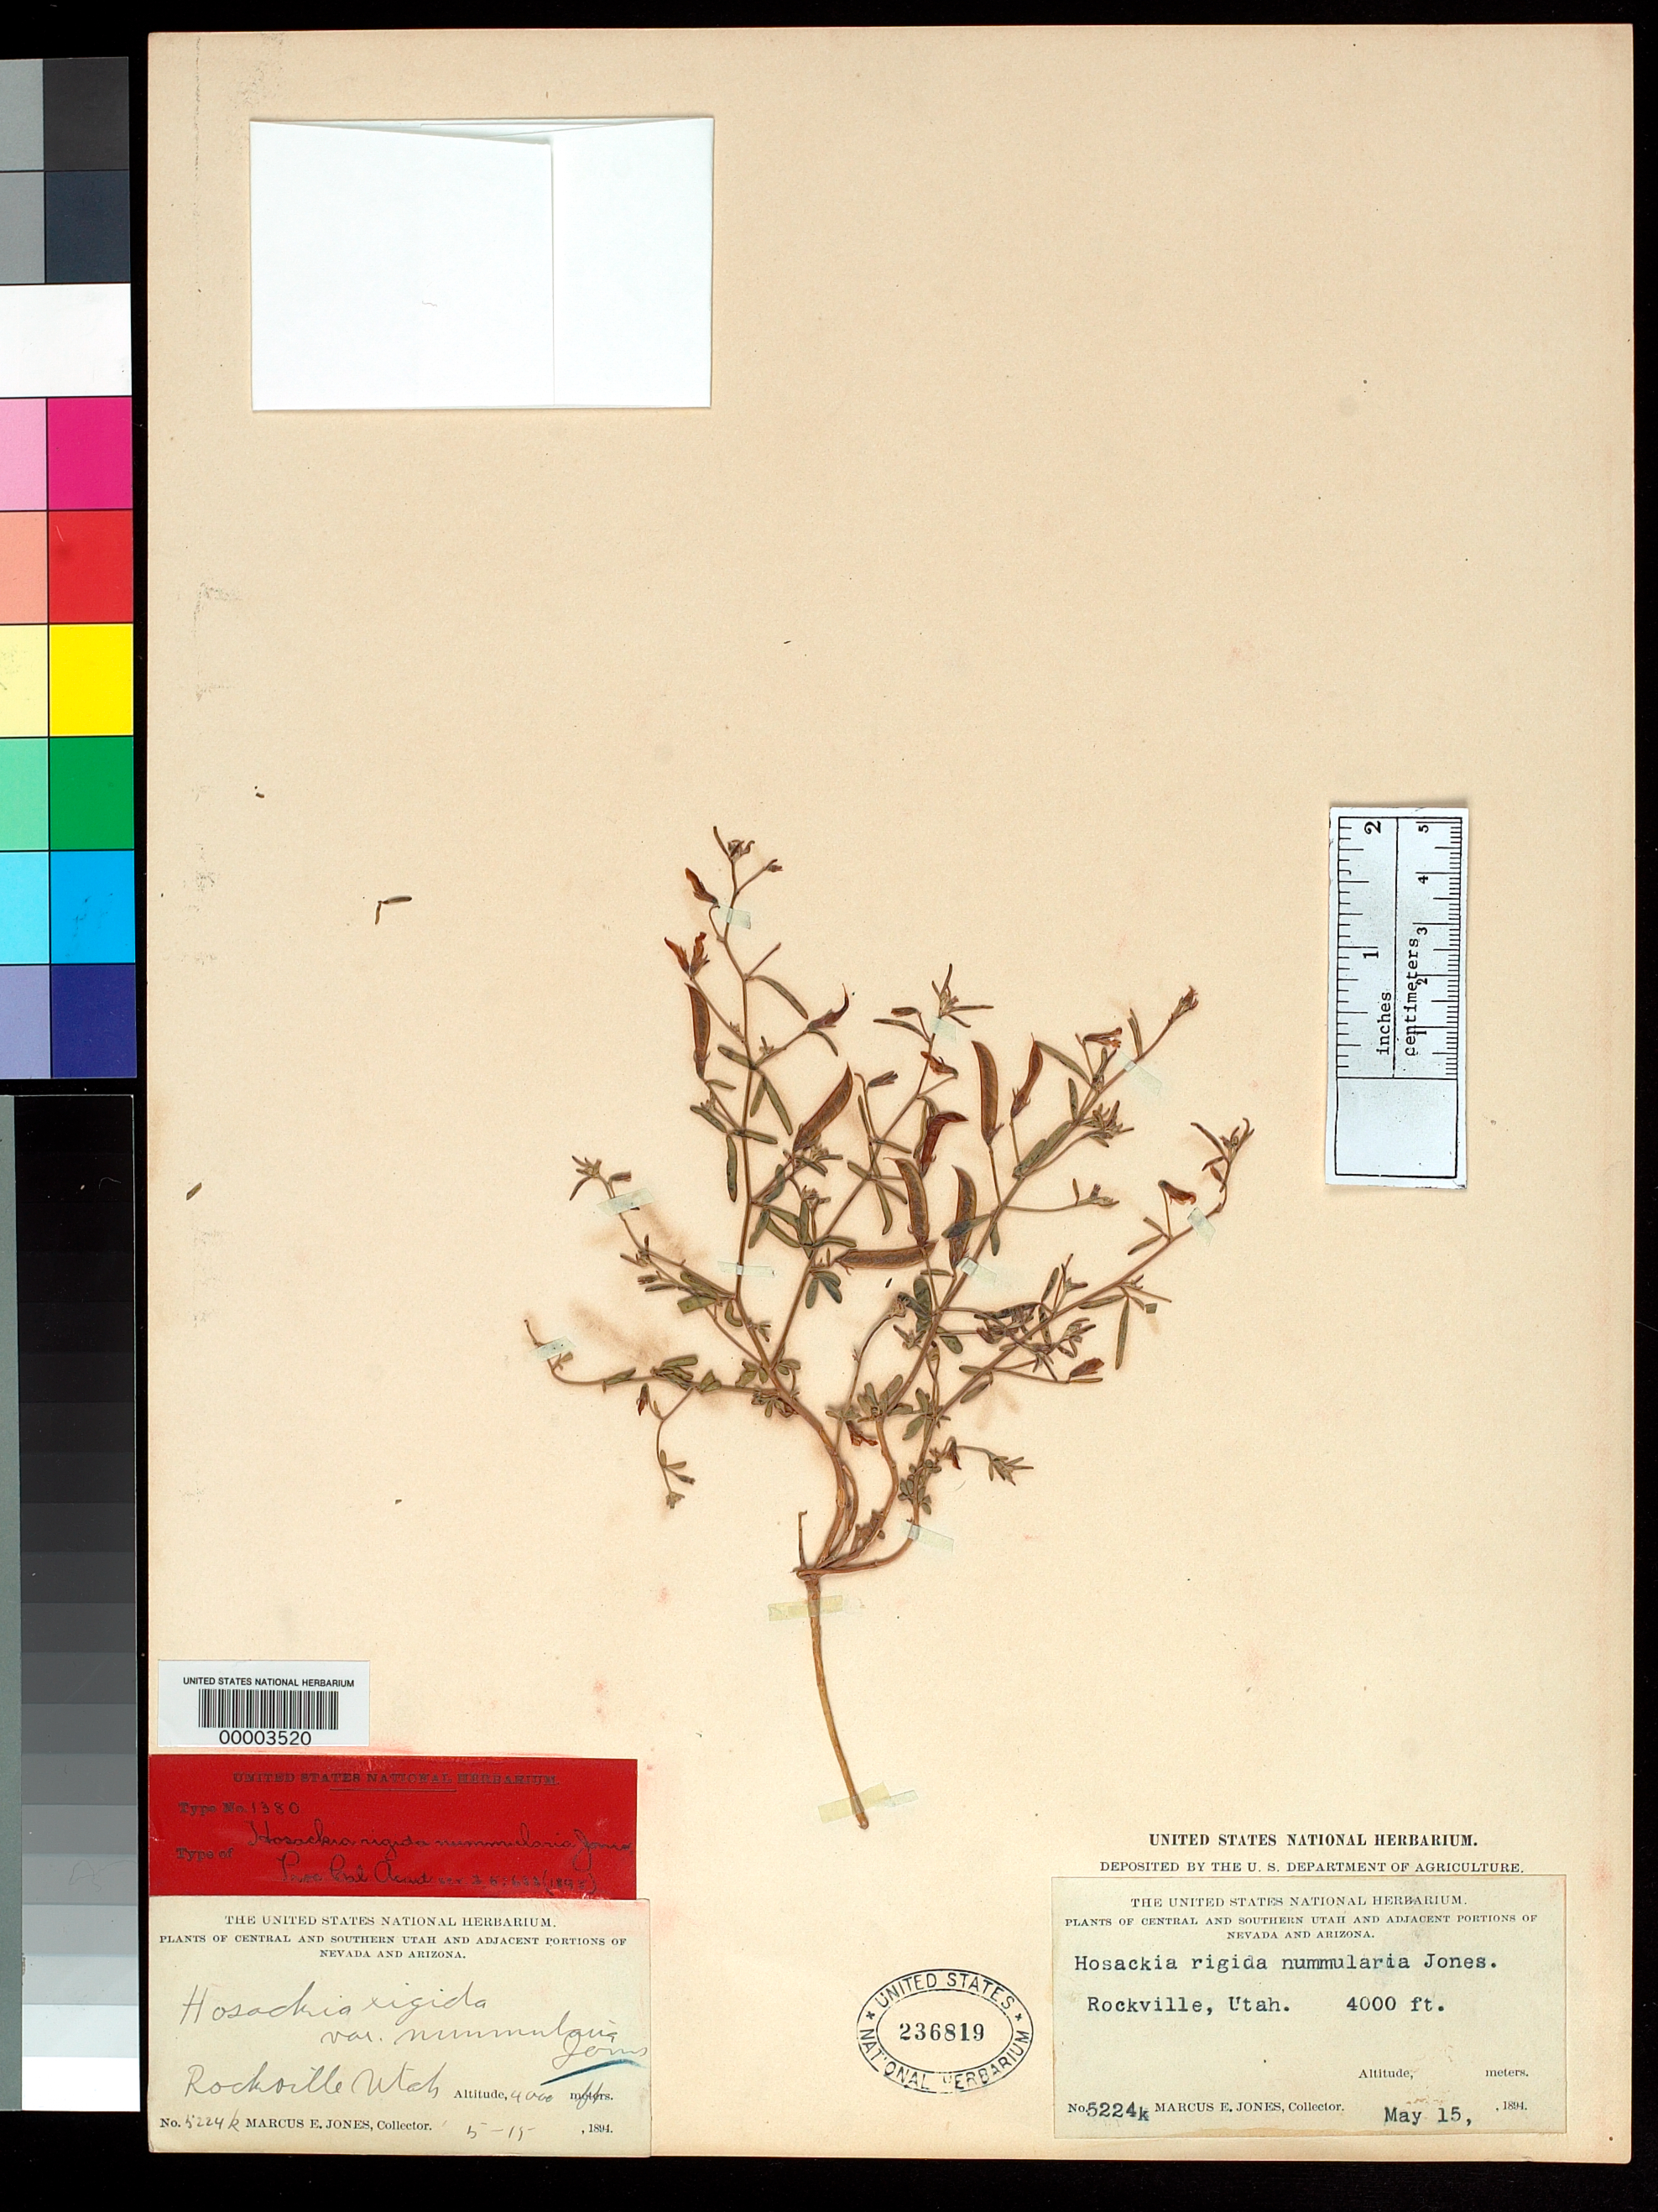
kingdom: Plantae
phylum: Tracheophyta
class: Magnoliopsida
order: Fabales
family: Fabaceae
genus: Hosackia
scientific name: Hosackia rigida var. nummularia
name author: M.E. Jones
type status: Isosyntype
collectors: M. E. Jones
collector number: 5224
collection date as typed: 15 May 1894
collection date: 1894-05-15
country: United States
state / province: Utah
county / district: Washington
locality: Rockville.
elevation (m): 1219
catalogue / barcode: US 236819